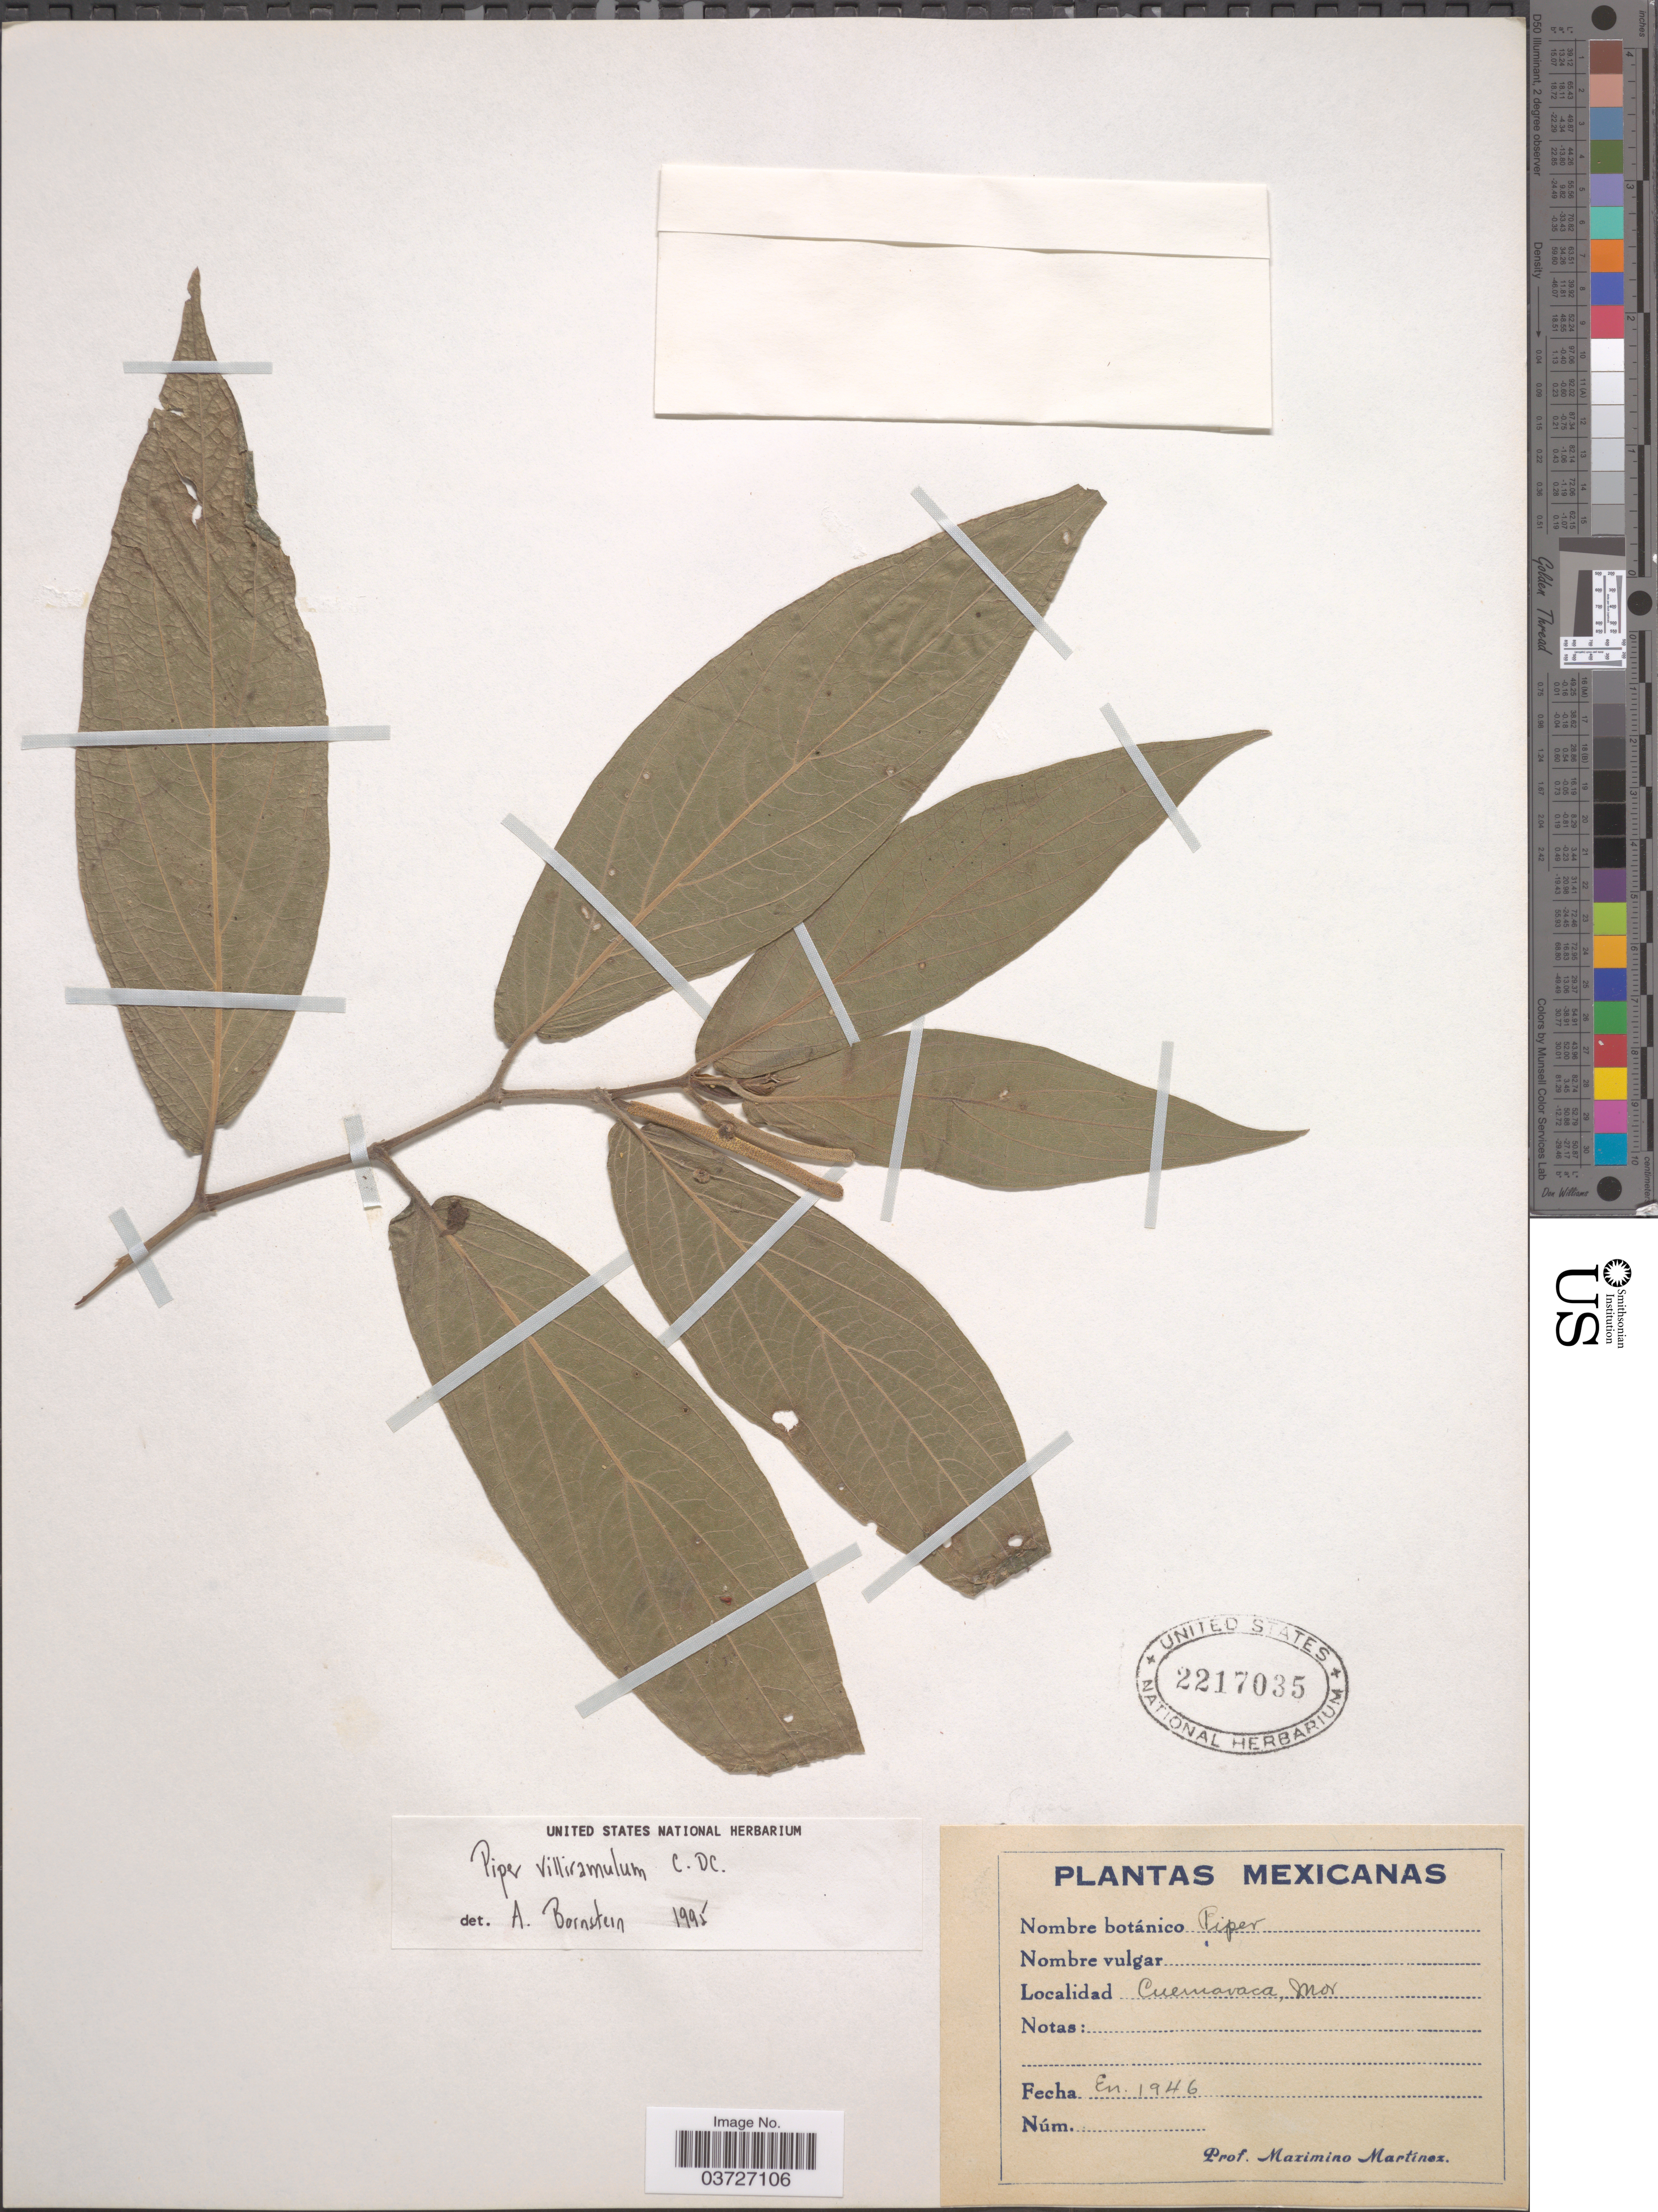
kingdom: Plantae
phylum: Tracheophyta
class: Magnoliopsida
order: Piperales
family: Piperaceae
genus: Piper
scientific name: Piper villiramulum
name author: C. DC.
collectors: M. Martínez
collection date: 1946-01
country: Mexico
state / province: Morelos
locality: Cuernavaca, Mor.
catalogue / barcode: US 2217035